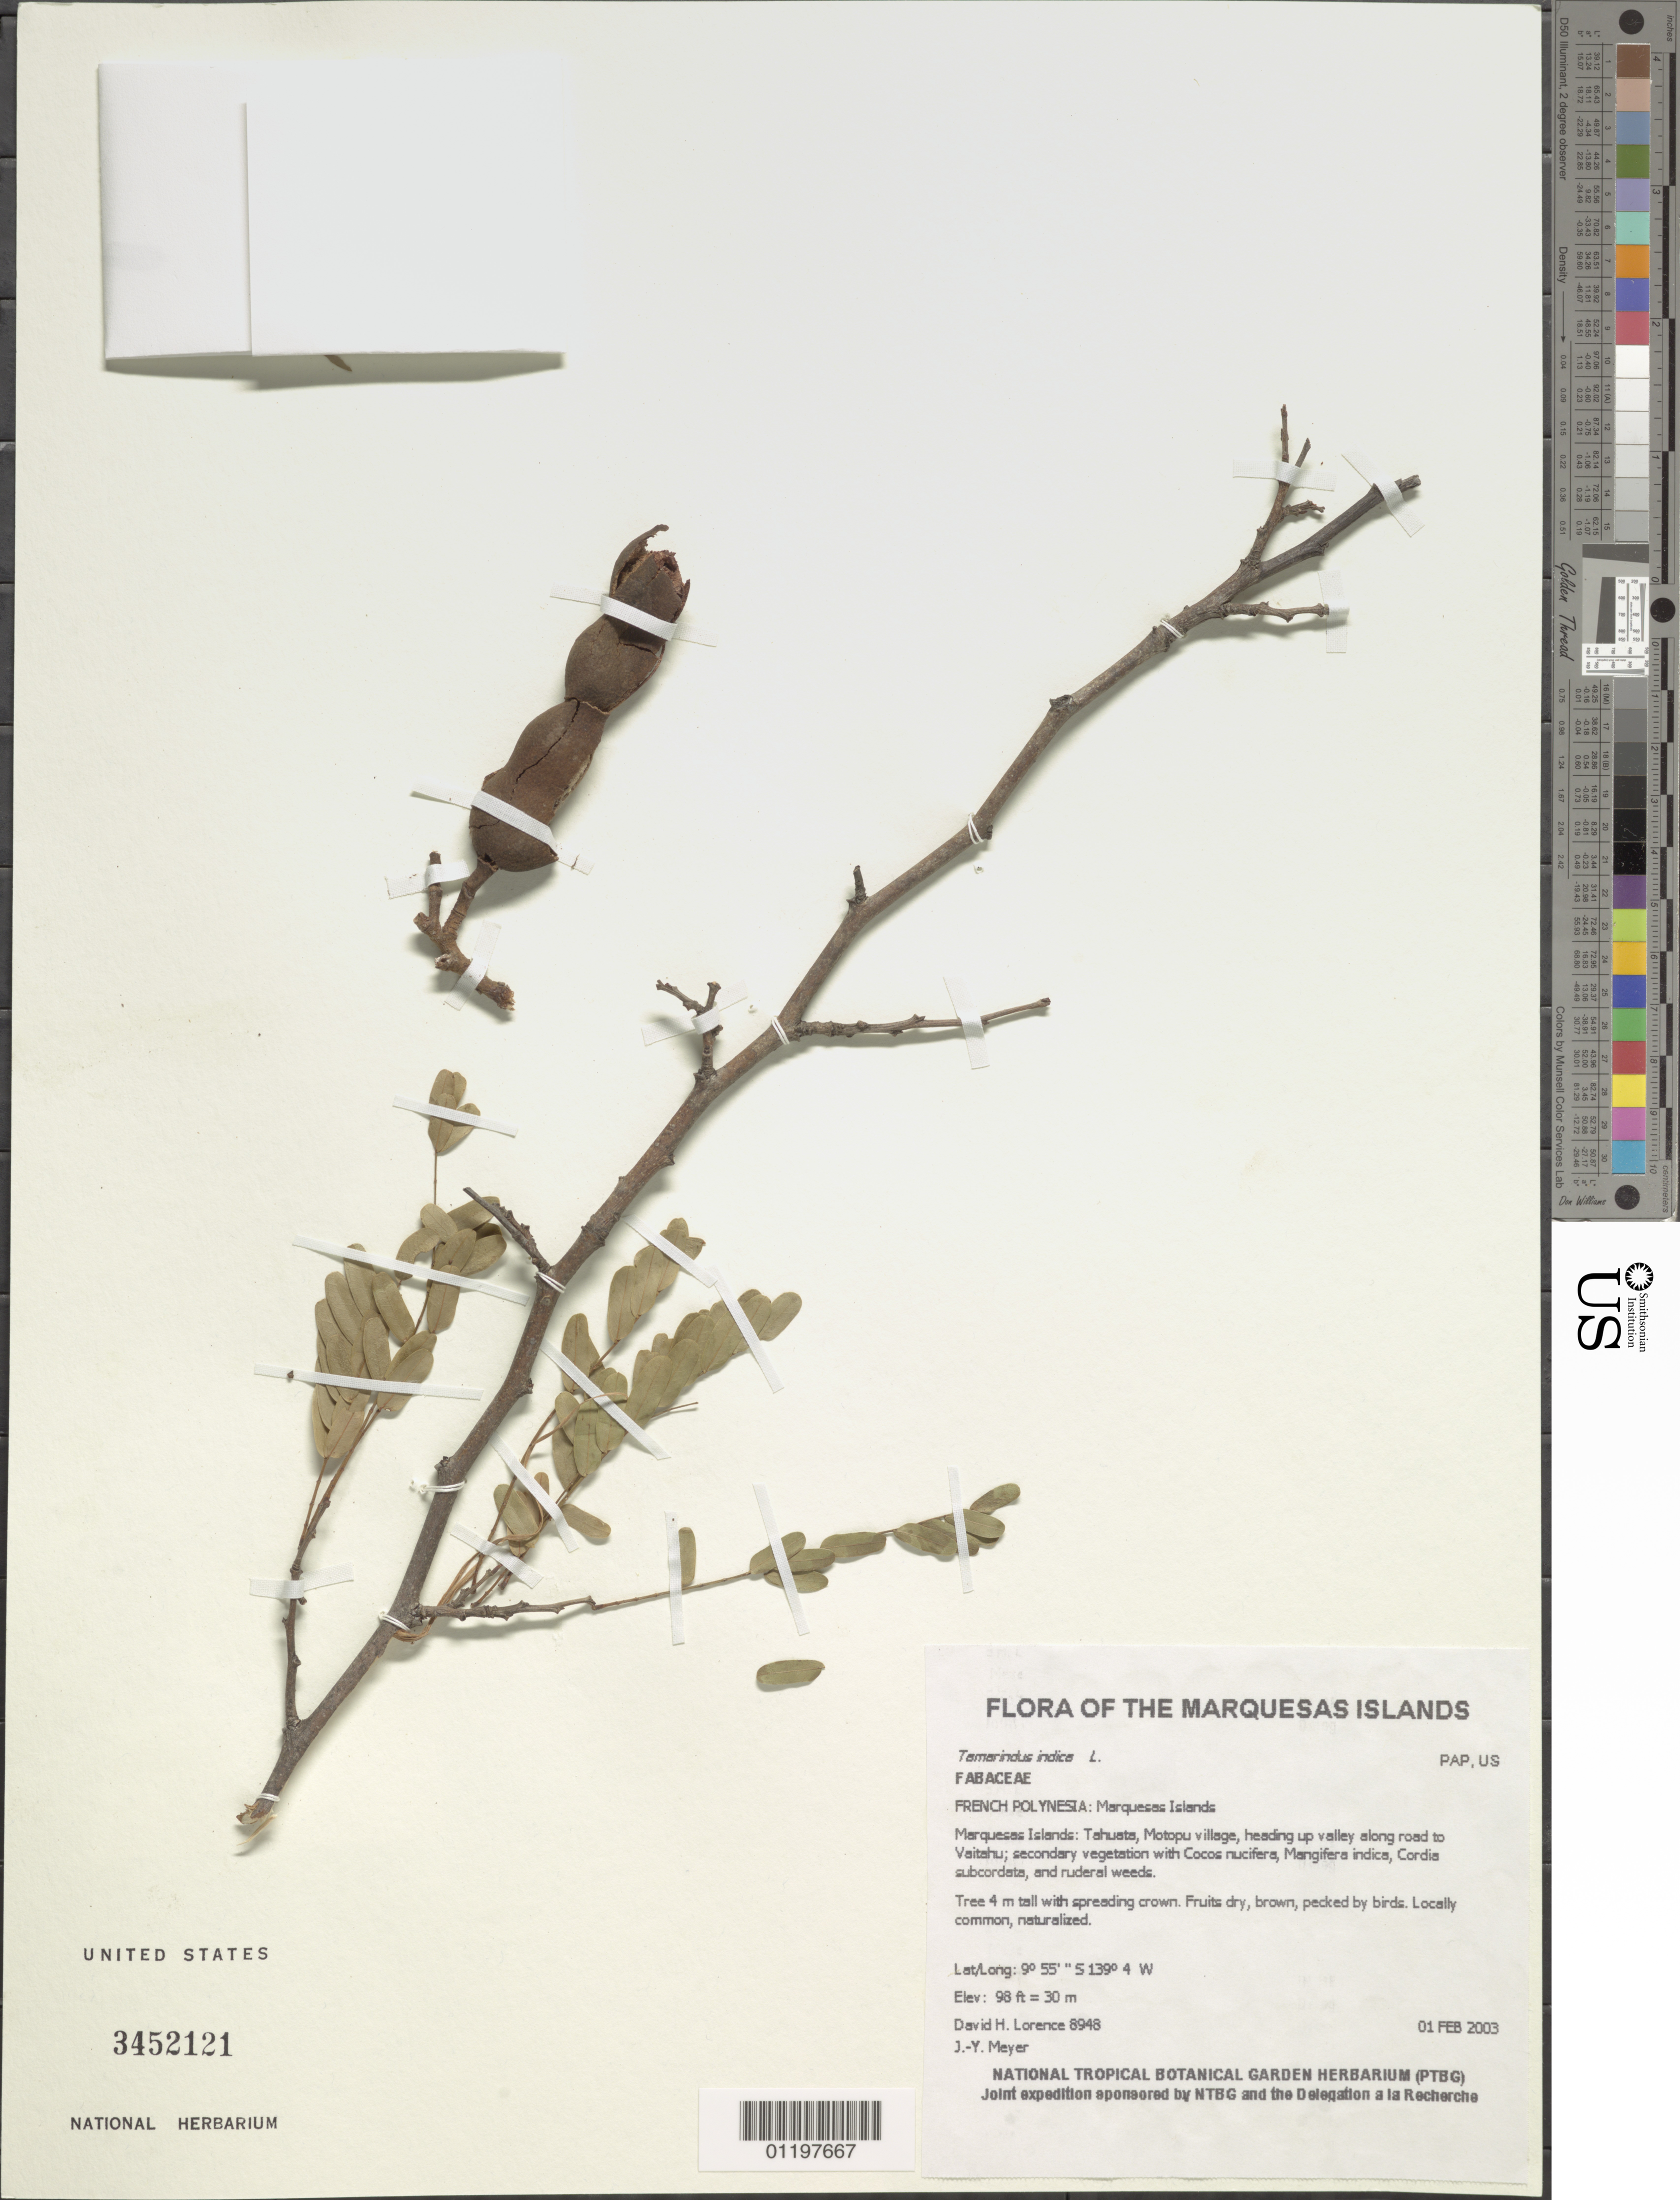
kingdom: Plantae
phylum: Tracheophyta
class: Magnoliopsida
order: Fabales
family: Fabaceae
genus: Tamarindus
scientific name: Tamarindus indica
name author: L.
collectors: D. Lorence & J.-Y. Meyer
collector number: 8948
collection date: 2003-02-01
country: French Polynesia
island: Tahuata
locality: Motopu village, heading up valley along road to Vaitahu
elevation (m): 30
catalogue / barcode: US 3452121